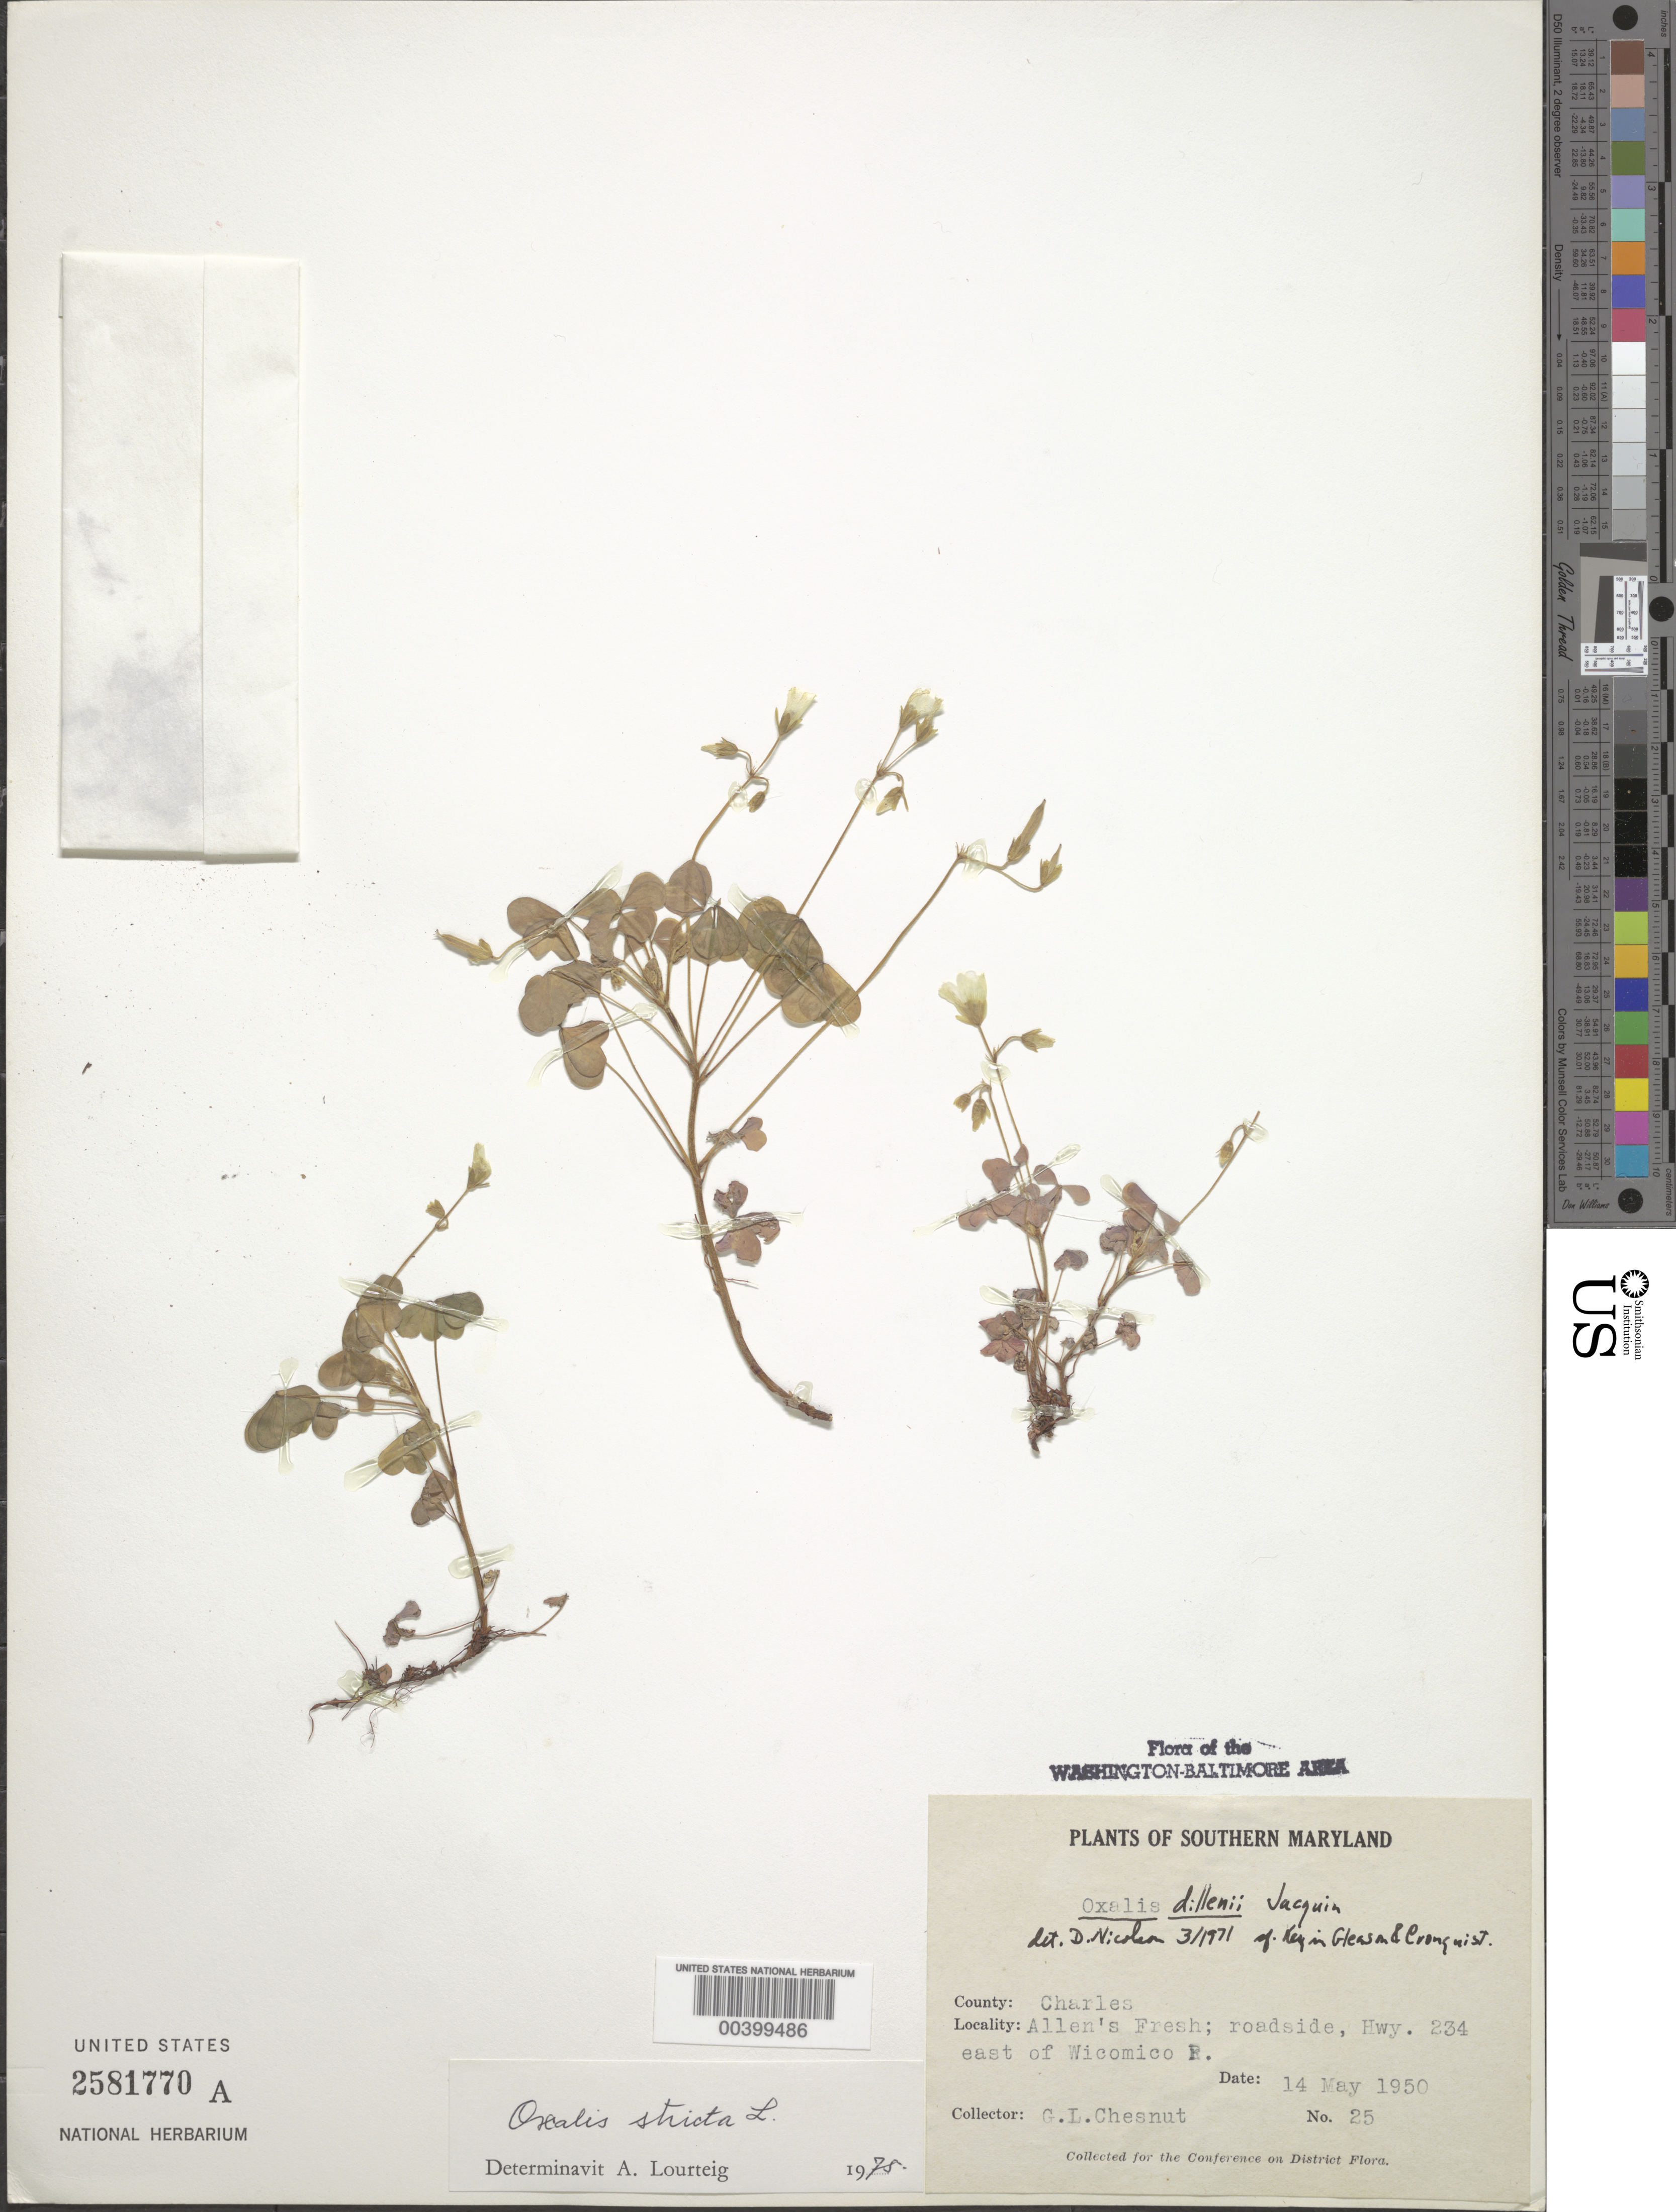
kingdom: Plantae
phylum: Tracheophyta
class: Magnoliopsida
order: Oxalidales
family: Oxalidaceae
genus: Oxalis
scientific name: Oxalis stricta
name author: L.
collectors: G. Chesnut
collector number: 25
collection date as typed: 14 May 1950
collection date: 1950-05-14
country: United States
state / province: Maryland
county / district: Charles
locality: Allens Fresh Hwy. 234 east of Wicomico River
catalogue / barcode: US 2581770